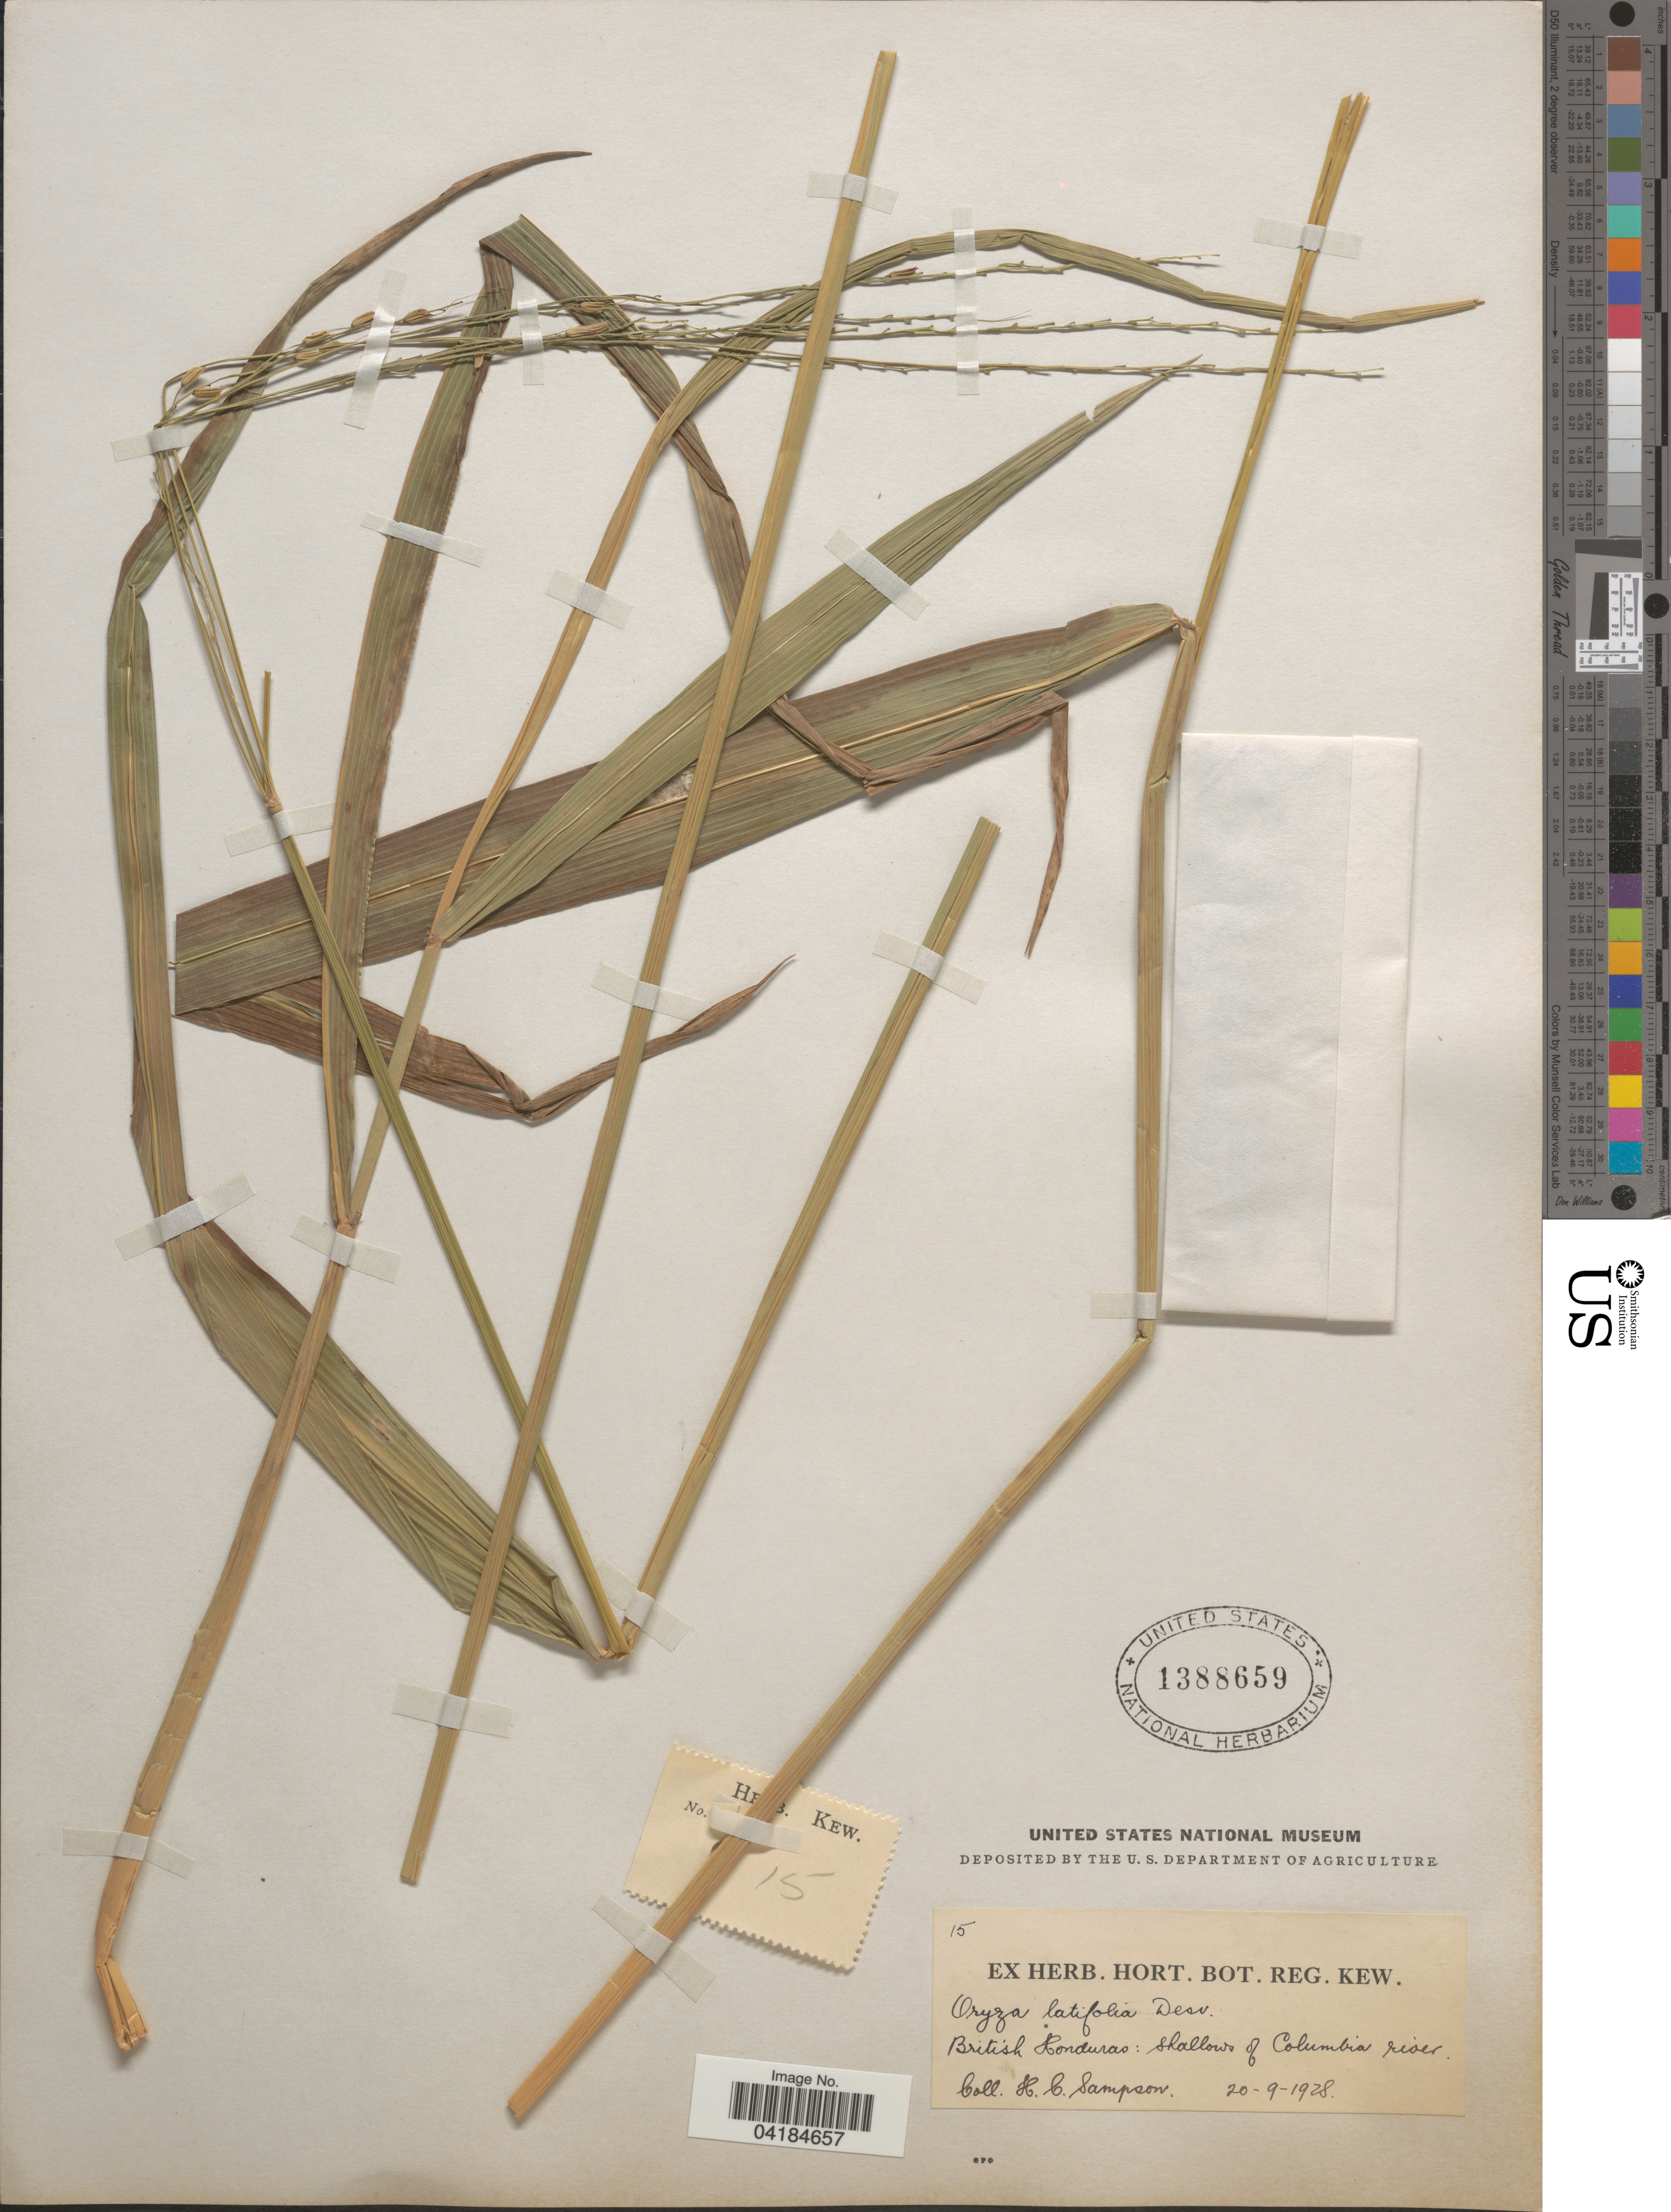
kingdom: Plantae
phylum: Tracheophyta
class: Liliopsida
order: Poales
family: Poaceae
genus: Oryza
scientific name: Oryza latifolia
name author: Desv.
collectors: H. Sampson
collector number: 15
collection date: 1928-09-20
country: Belize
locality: British Honduras: shallow of Columbia River.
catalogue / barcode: US 1388659